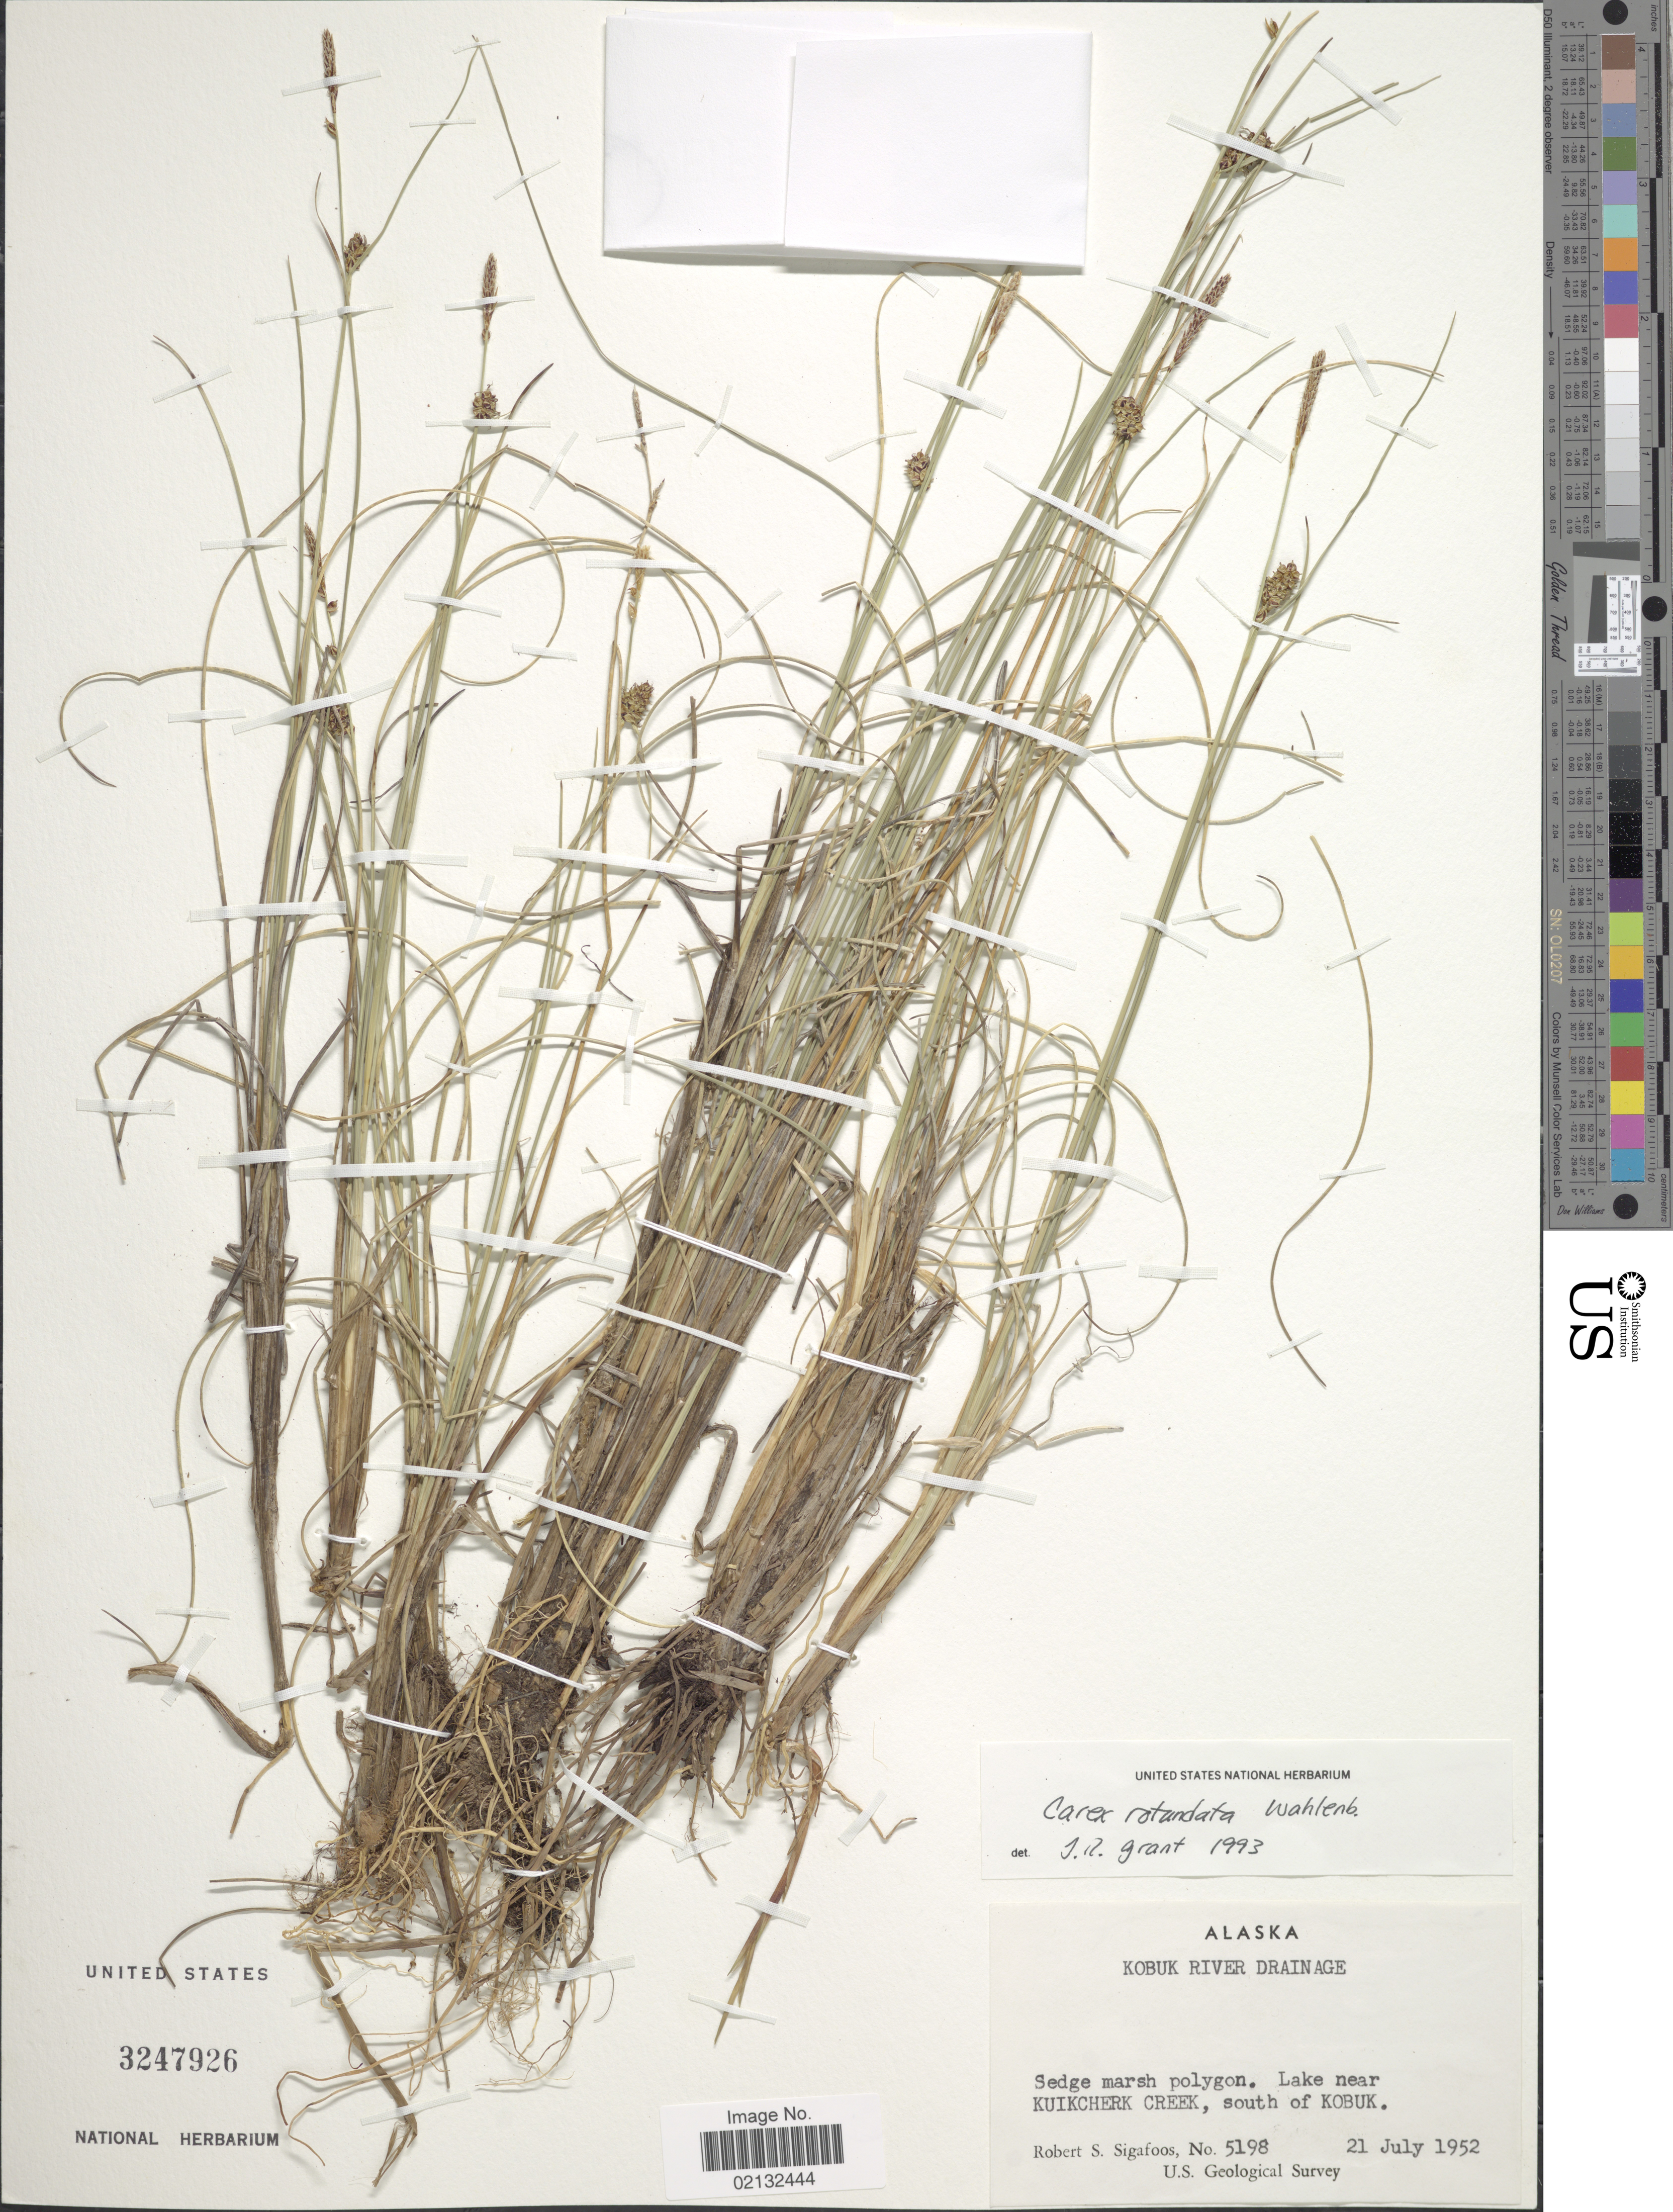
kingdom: Plantae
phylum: Tracheophyta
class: Liliopsida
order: Poales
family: Cyperaceae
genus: Carex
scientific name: Carex rotundata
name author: Wahlenb.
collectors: R. Sigafoos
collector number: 5198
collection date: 1952-07-21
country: United States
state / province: Alaska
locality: Kobuk River Drainage. Lake near Kuikcherk Creek, south of Kobuk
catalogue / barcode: US 3247926